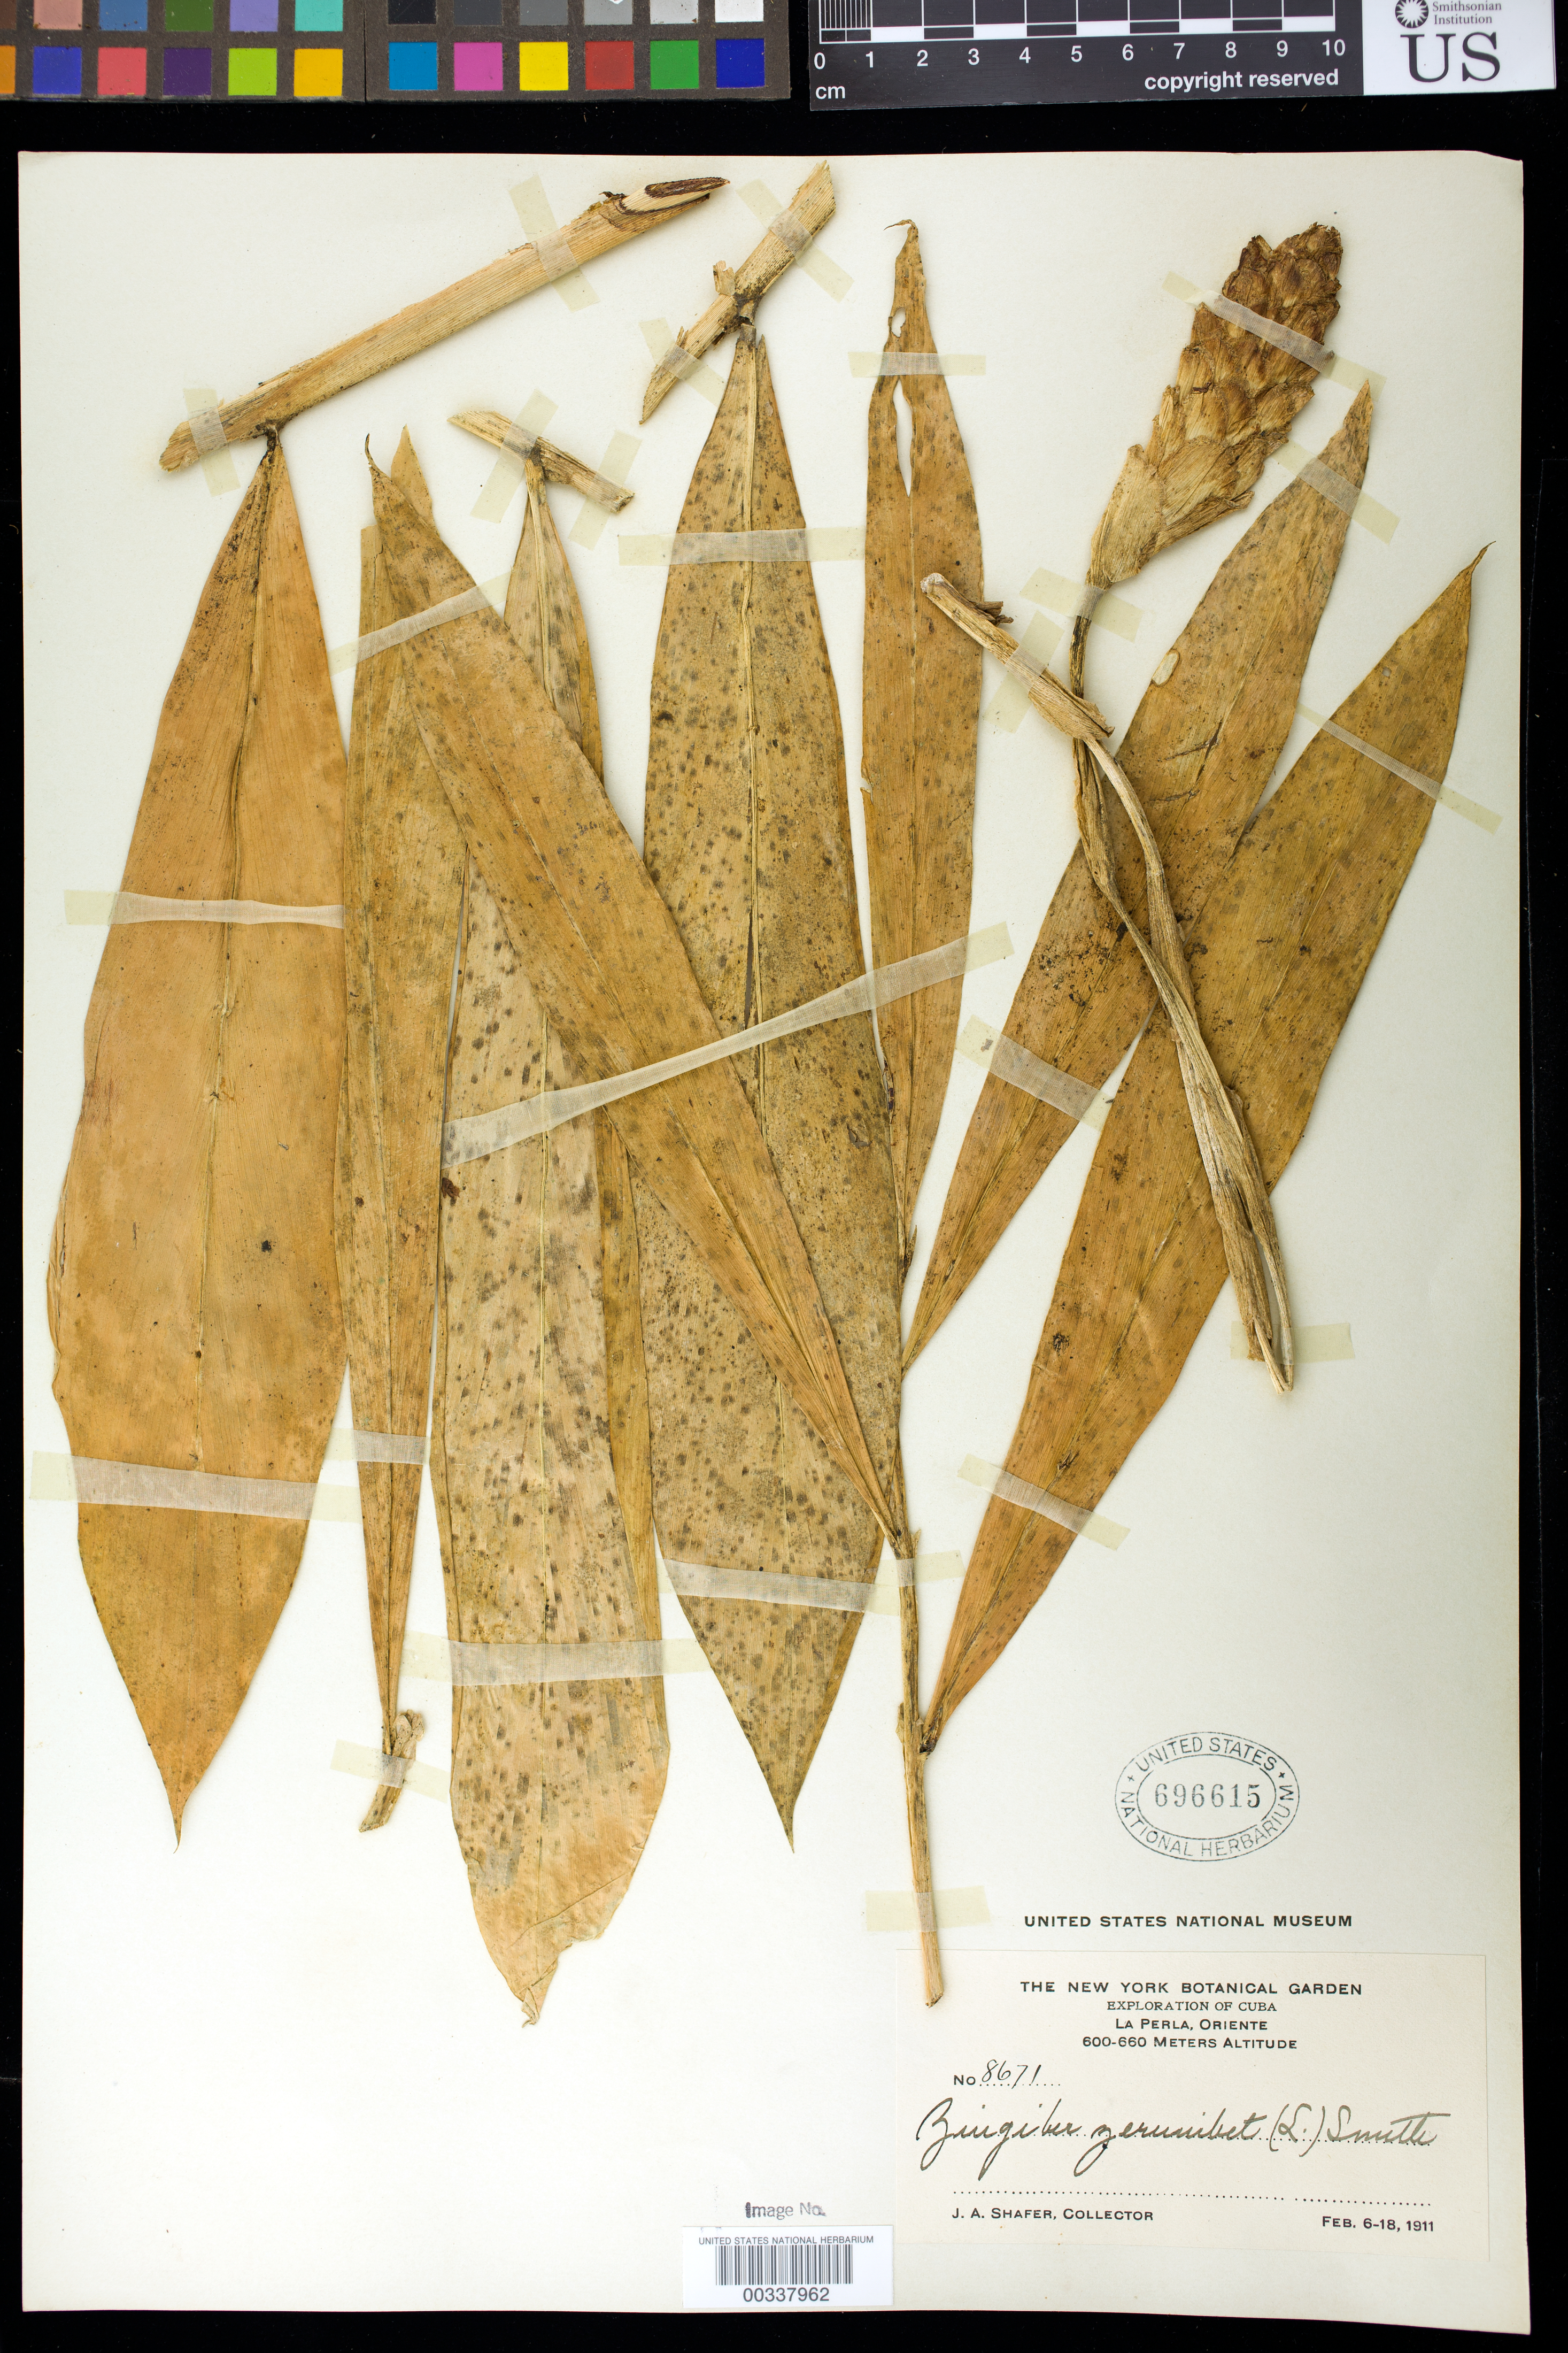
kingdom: Plantae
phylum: Tracheophyta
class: Liliopsida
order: Zingiberales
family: Zingiberaceae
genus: Zingiber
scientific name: Zingiber zerumbet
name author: (L.) Sm.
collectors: J. A. Shafer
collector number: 8671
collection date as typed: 06 Feb 1911 to 18 Feb 1911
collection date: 1911-02-06/1911-02-18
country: Cuba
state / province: Oriente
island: Greater Antilles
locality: La perla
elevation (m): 600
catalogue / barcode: US 696615